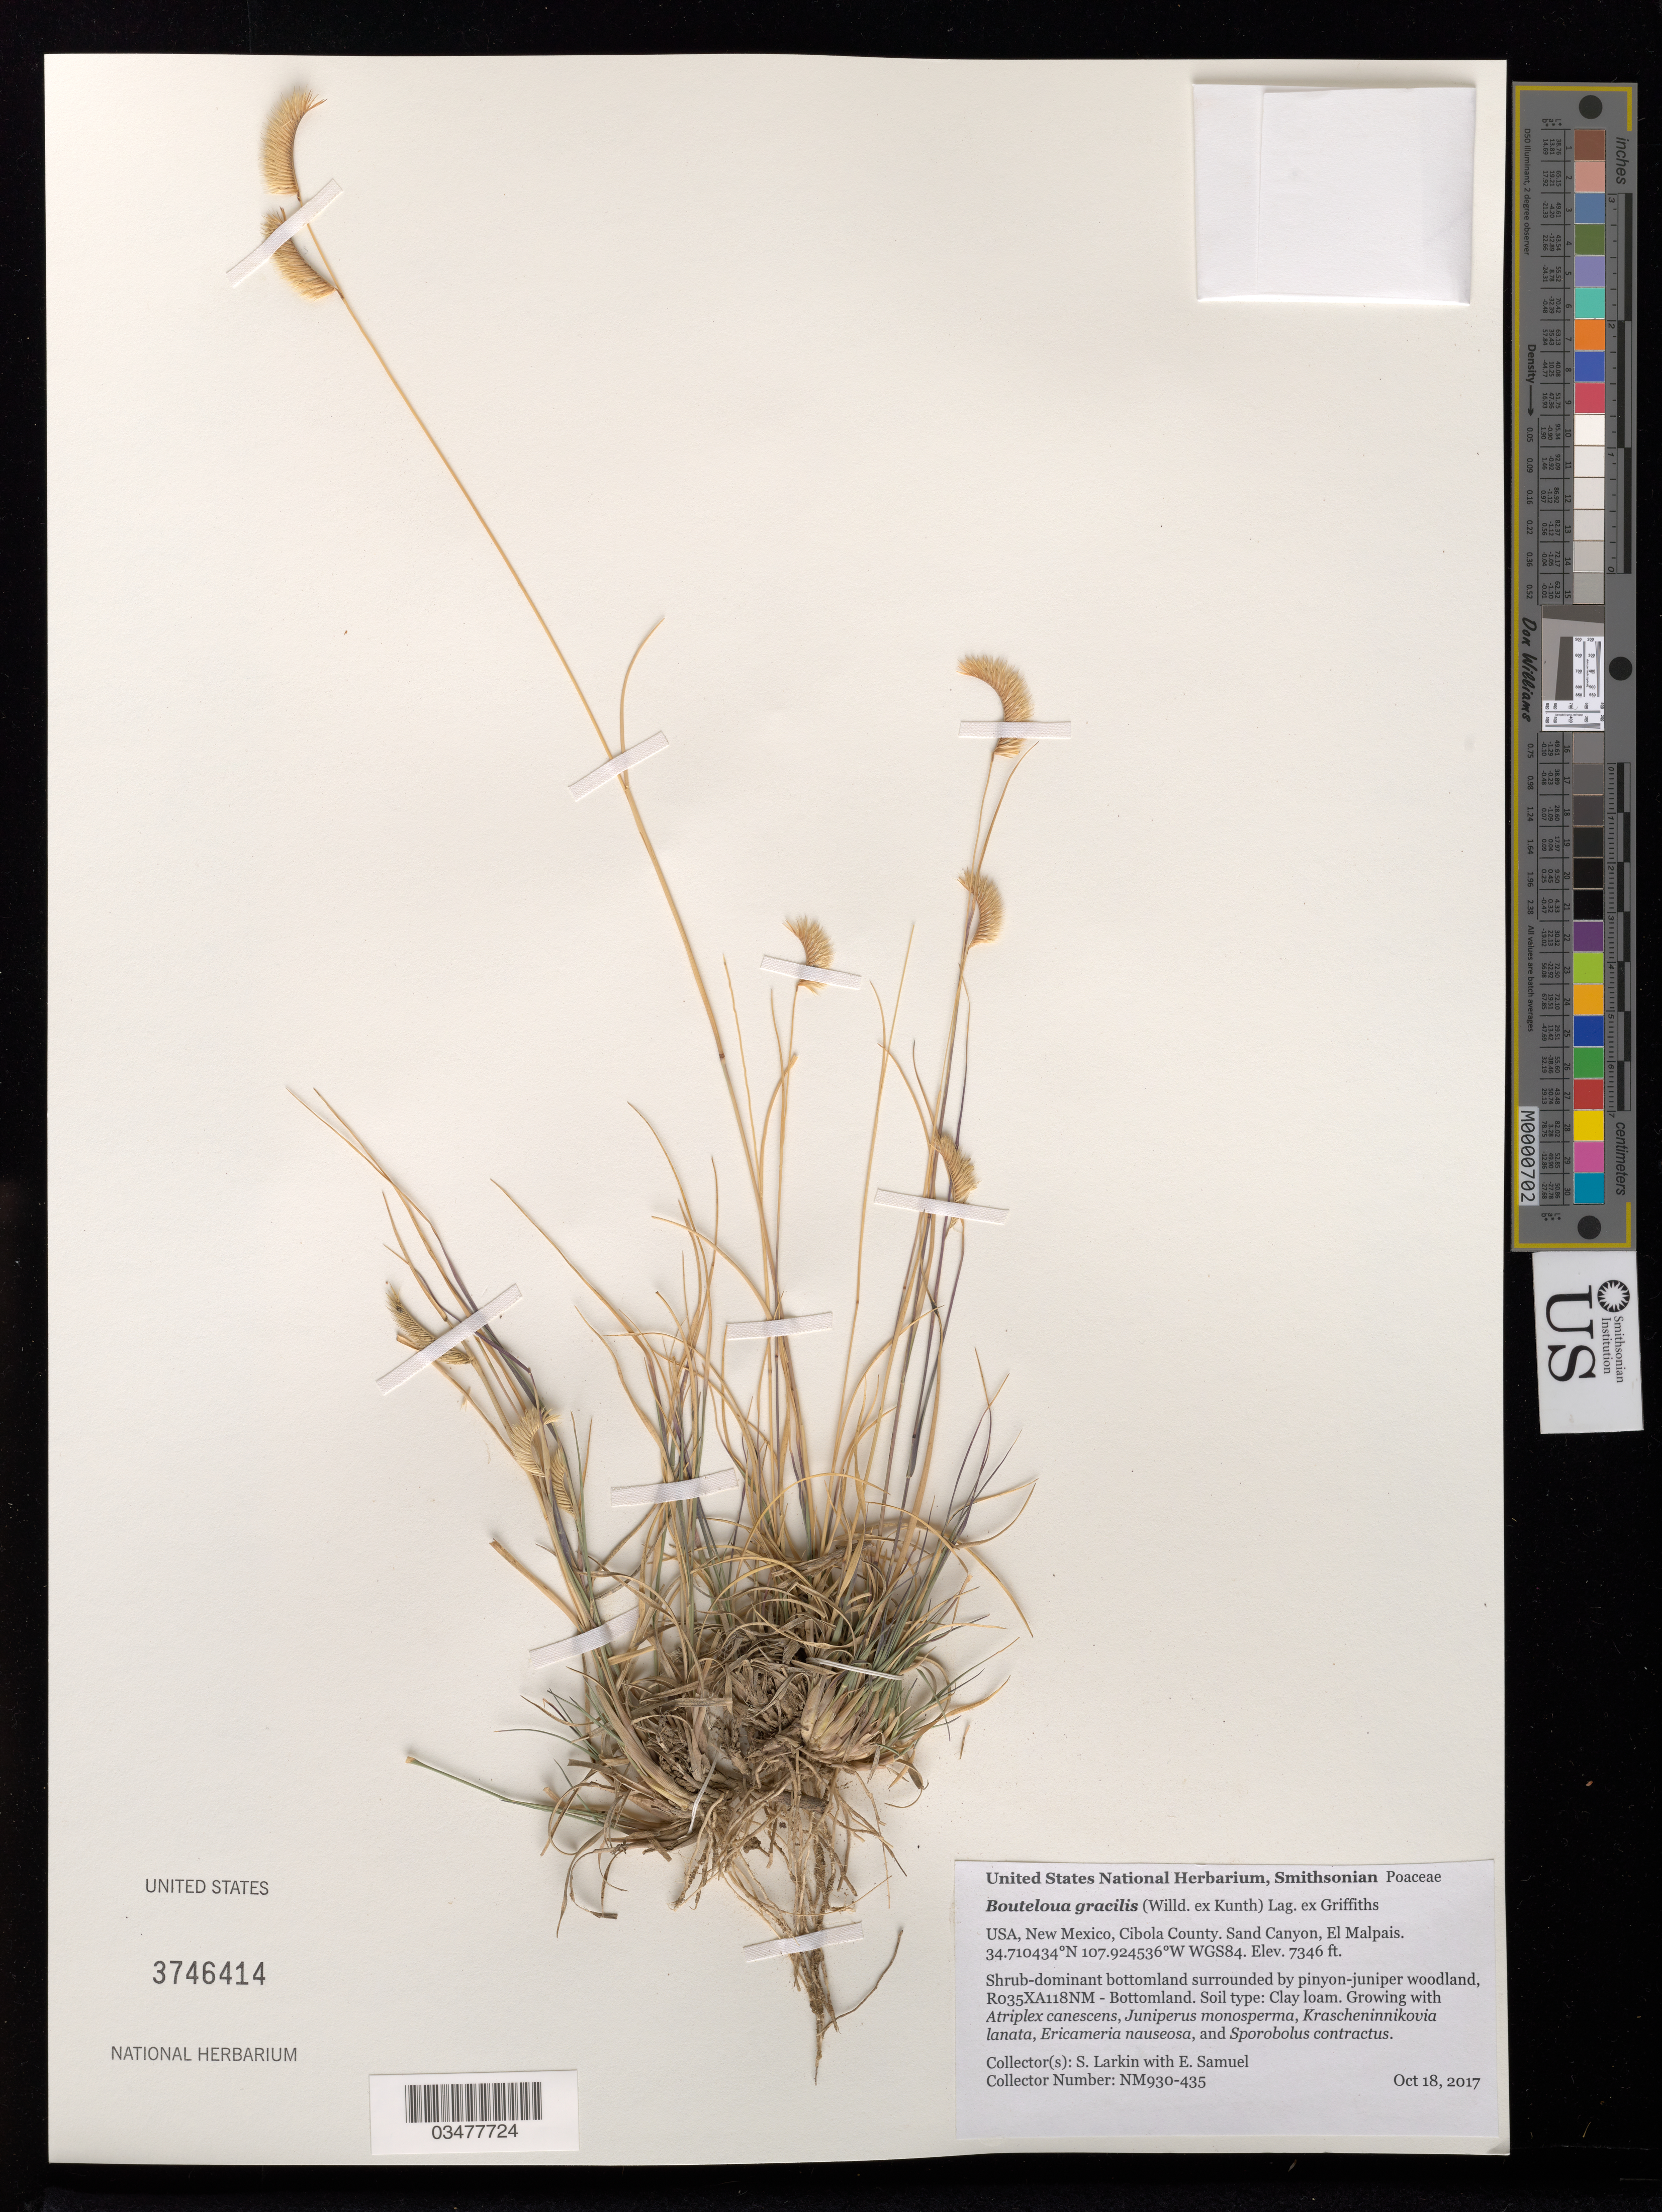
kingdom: Plantae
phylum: Tracheophyta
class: Liliopsida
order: Poales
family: Poaceae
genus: Bouteloua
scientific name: Bouteloua gracilis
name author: (Kunth) Lag. ex Griffiths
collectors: S. Larkin & E. Samuel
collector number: NM930-435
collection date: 2017-10-18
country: United States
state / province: New Mexico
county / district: Cibola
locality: BLM, El Malpais, Sand Canyon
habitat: R035XA118NM - Bottomland. Clay loam. Shrub-dominant bottomland surrounded by pinyon-juniper woodland. With Atriplex canescens, Juniperus monosperma, etc.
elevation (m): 2239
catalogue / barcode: US 3746414